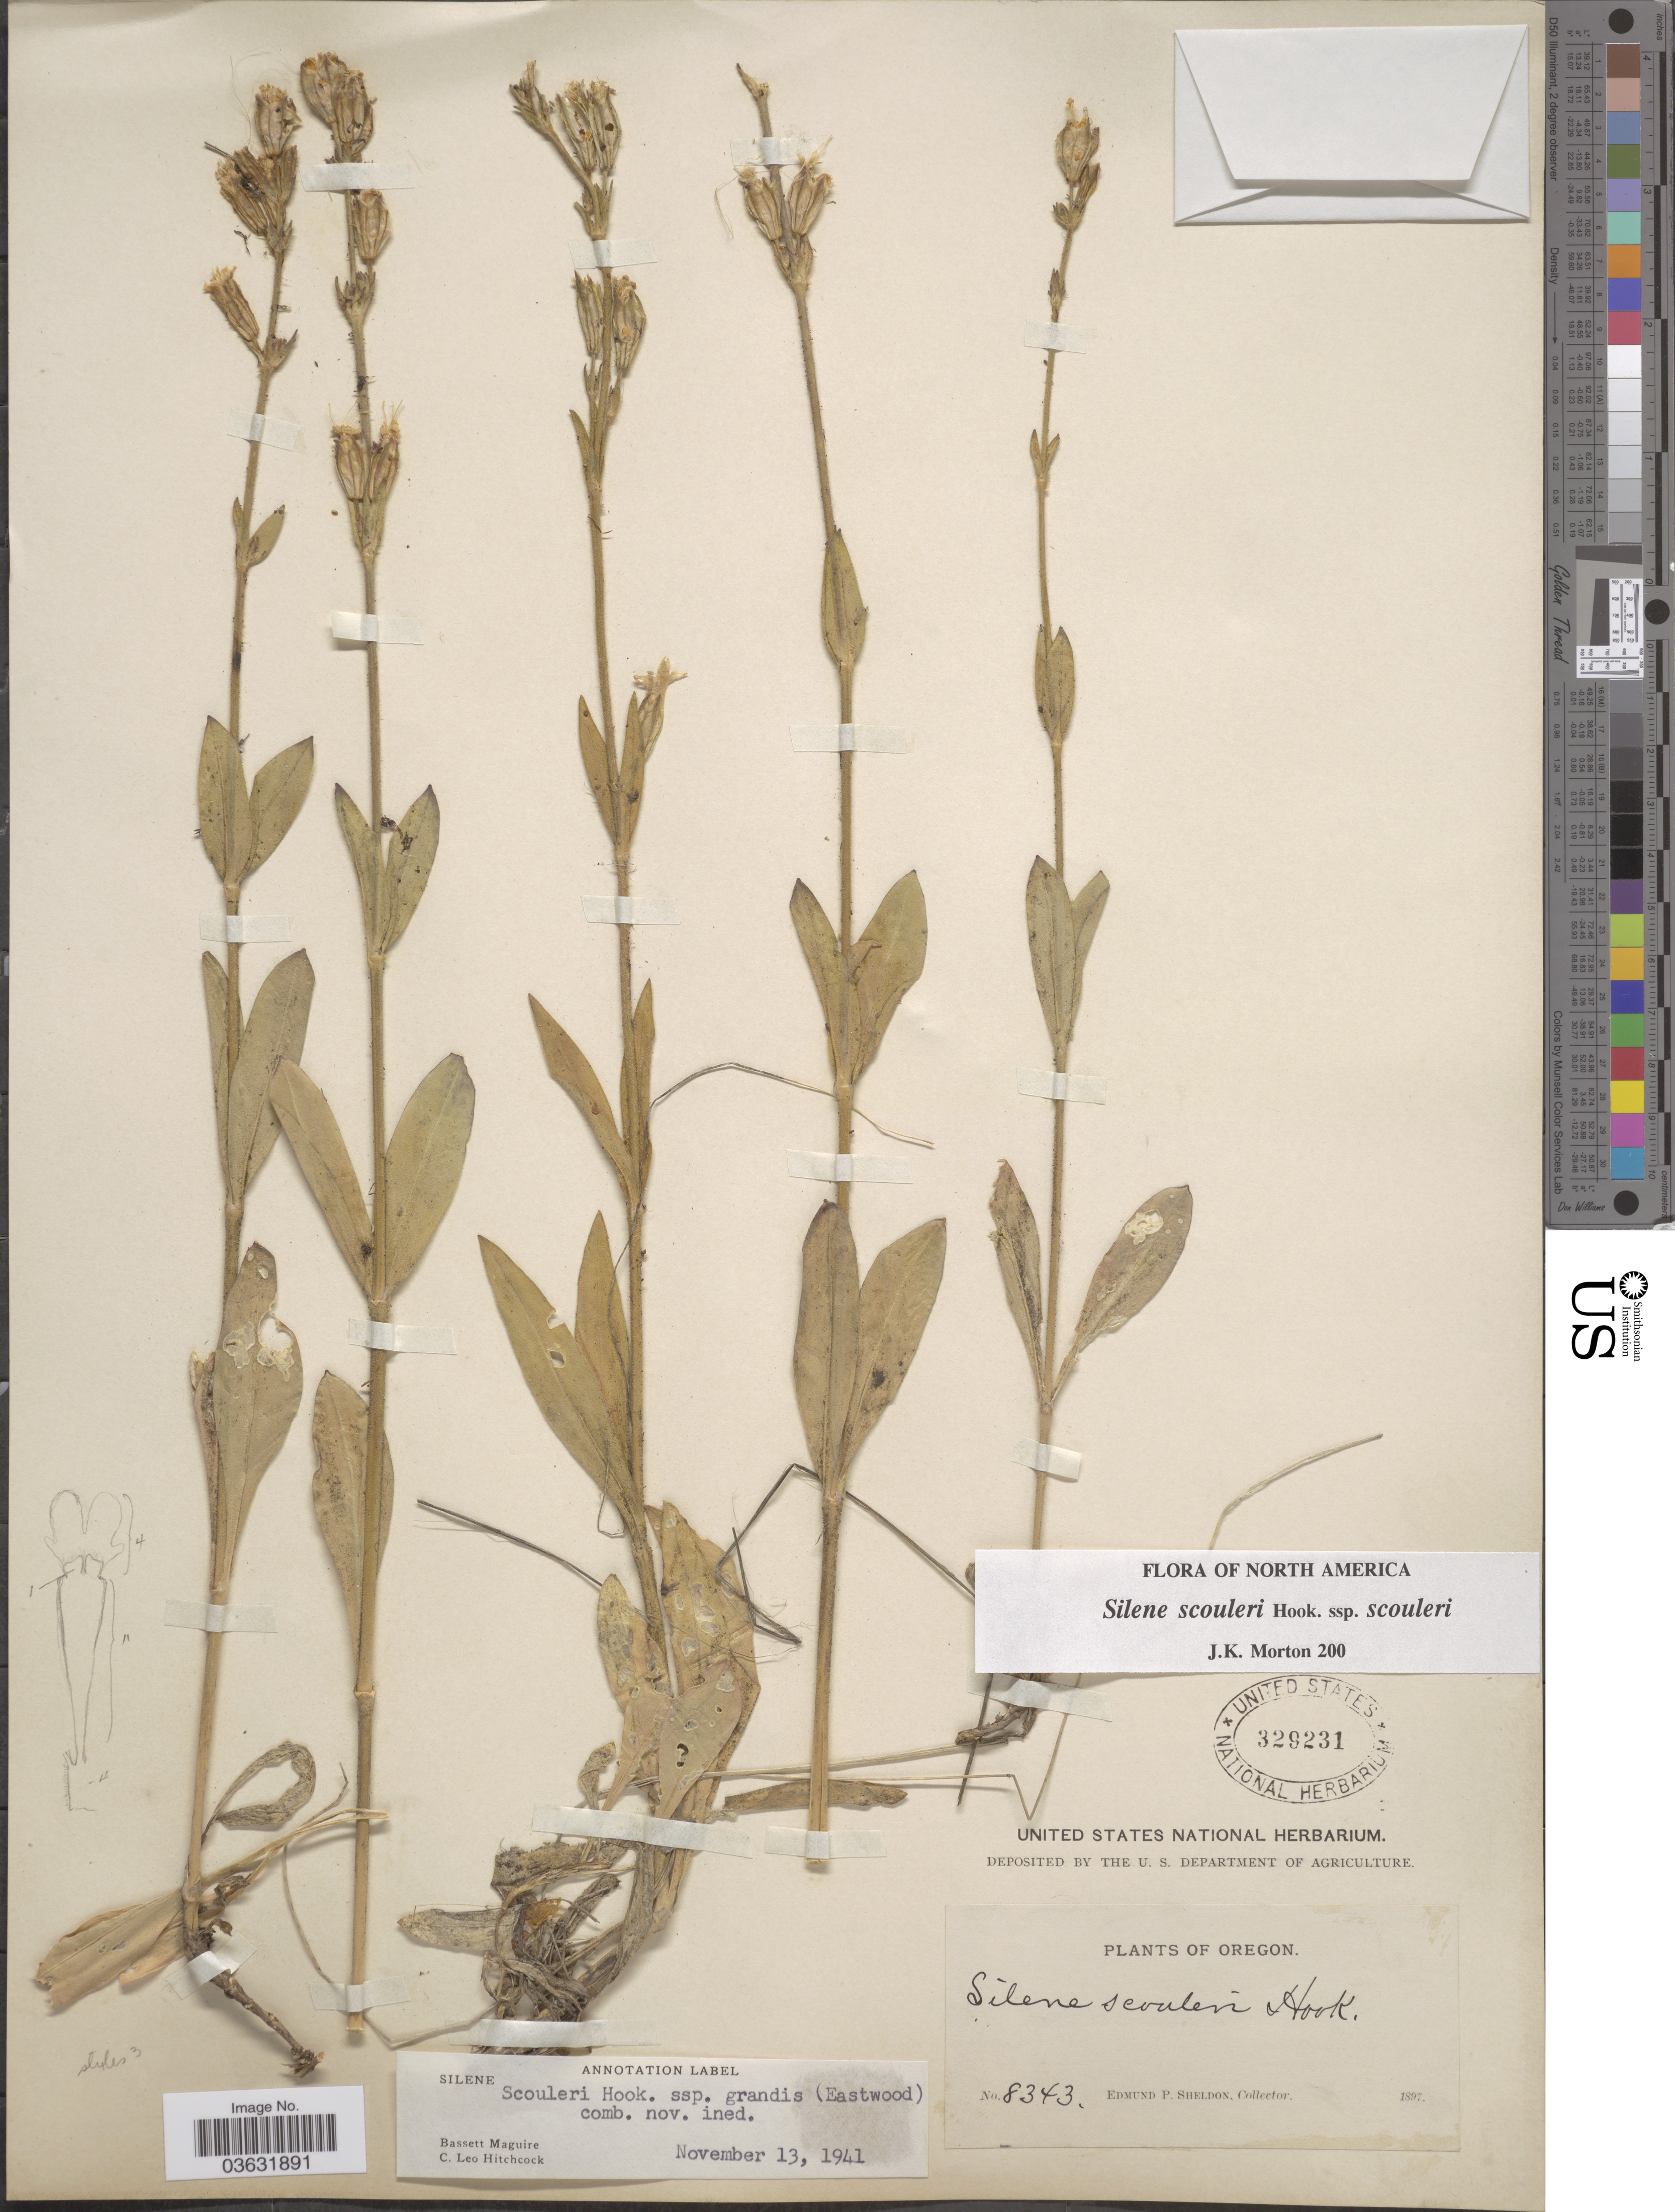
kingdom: Plantae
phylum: Tracheophyta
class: Magnoliopsida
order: Caryophyllales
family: Caryophyllaceae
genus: Silene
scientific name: Silene scouleri subsp. grandis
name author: (Eastw.) C.L. Hitchc. & Maguire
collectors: E. P. Sheldon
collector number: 8343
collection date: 1897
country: United States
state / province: Oregon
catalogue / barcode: US 329231